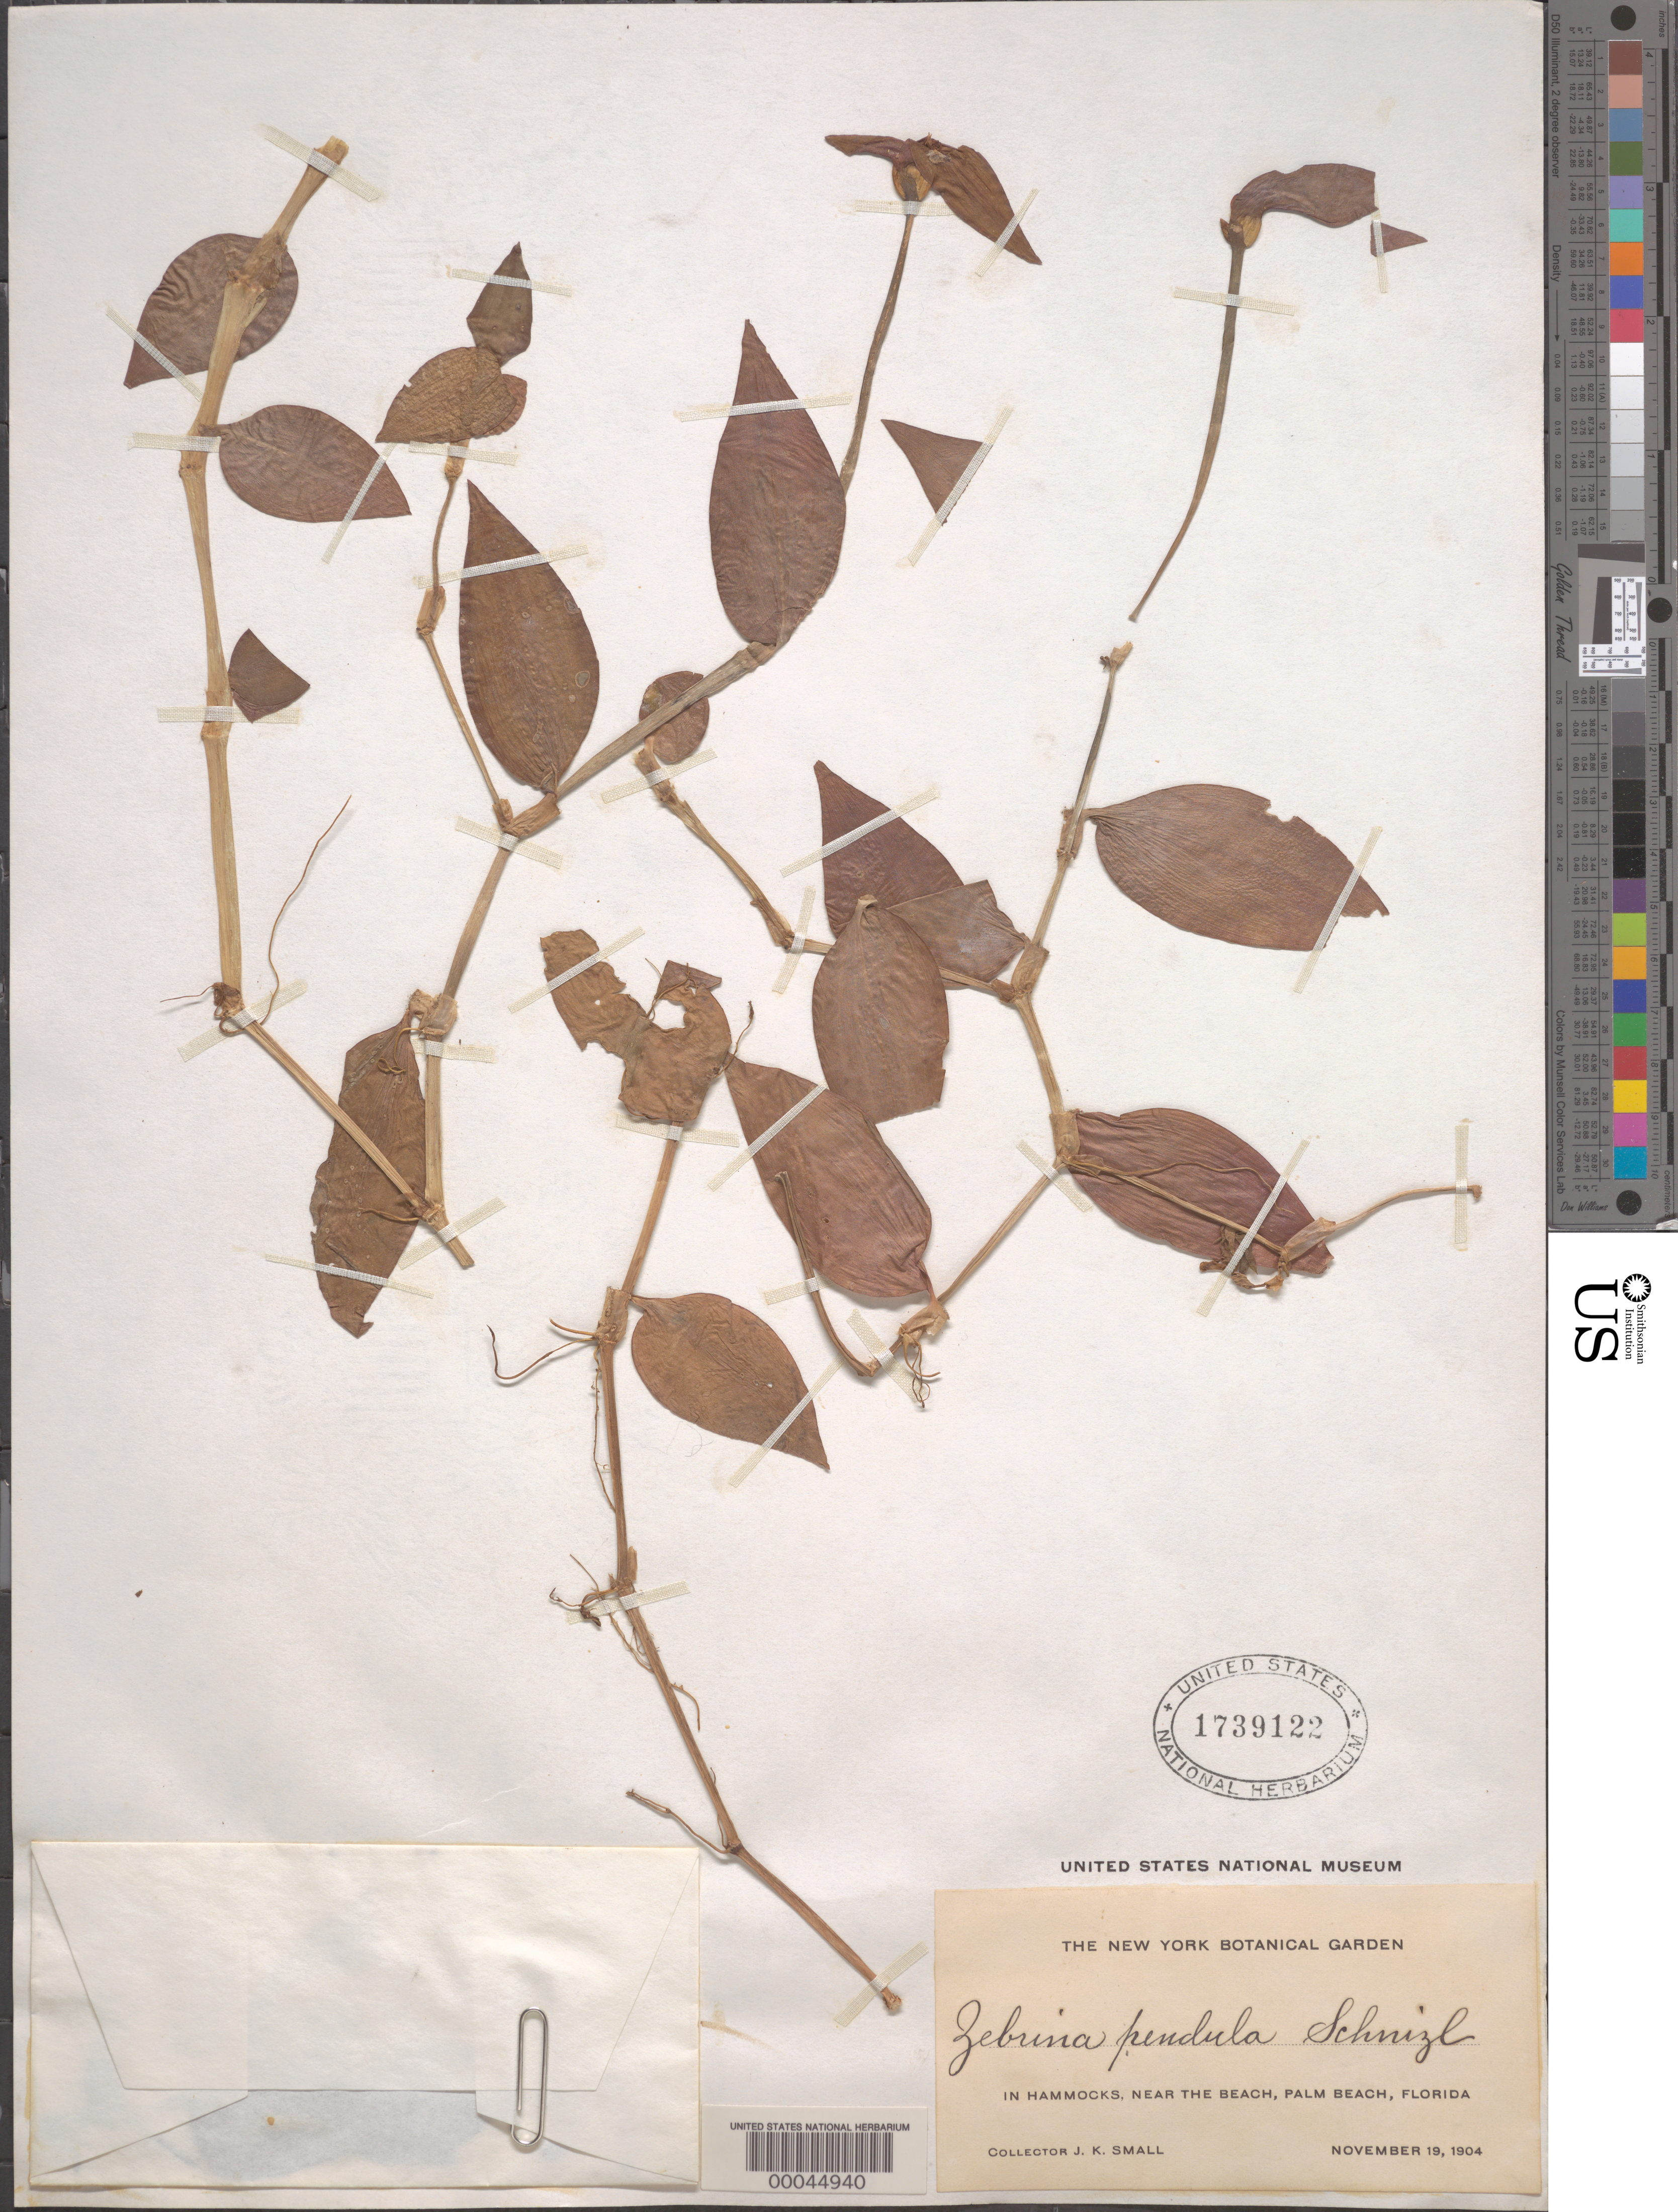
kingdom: Plantae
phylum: Tracheophyta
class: Liliopsida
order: Commelinales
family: Commelinaceae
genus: Tradescantia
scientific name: Tradescantia zebrina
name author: Bosse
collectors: J. K. Small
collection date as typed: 19 Nov 1904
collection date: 1904-11-19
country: United States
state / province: Florida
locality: Palm beach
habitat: Hammocks near beach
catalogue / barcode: US 17939122